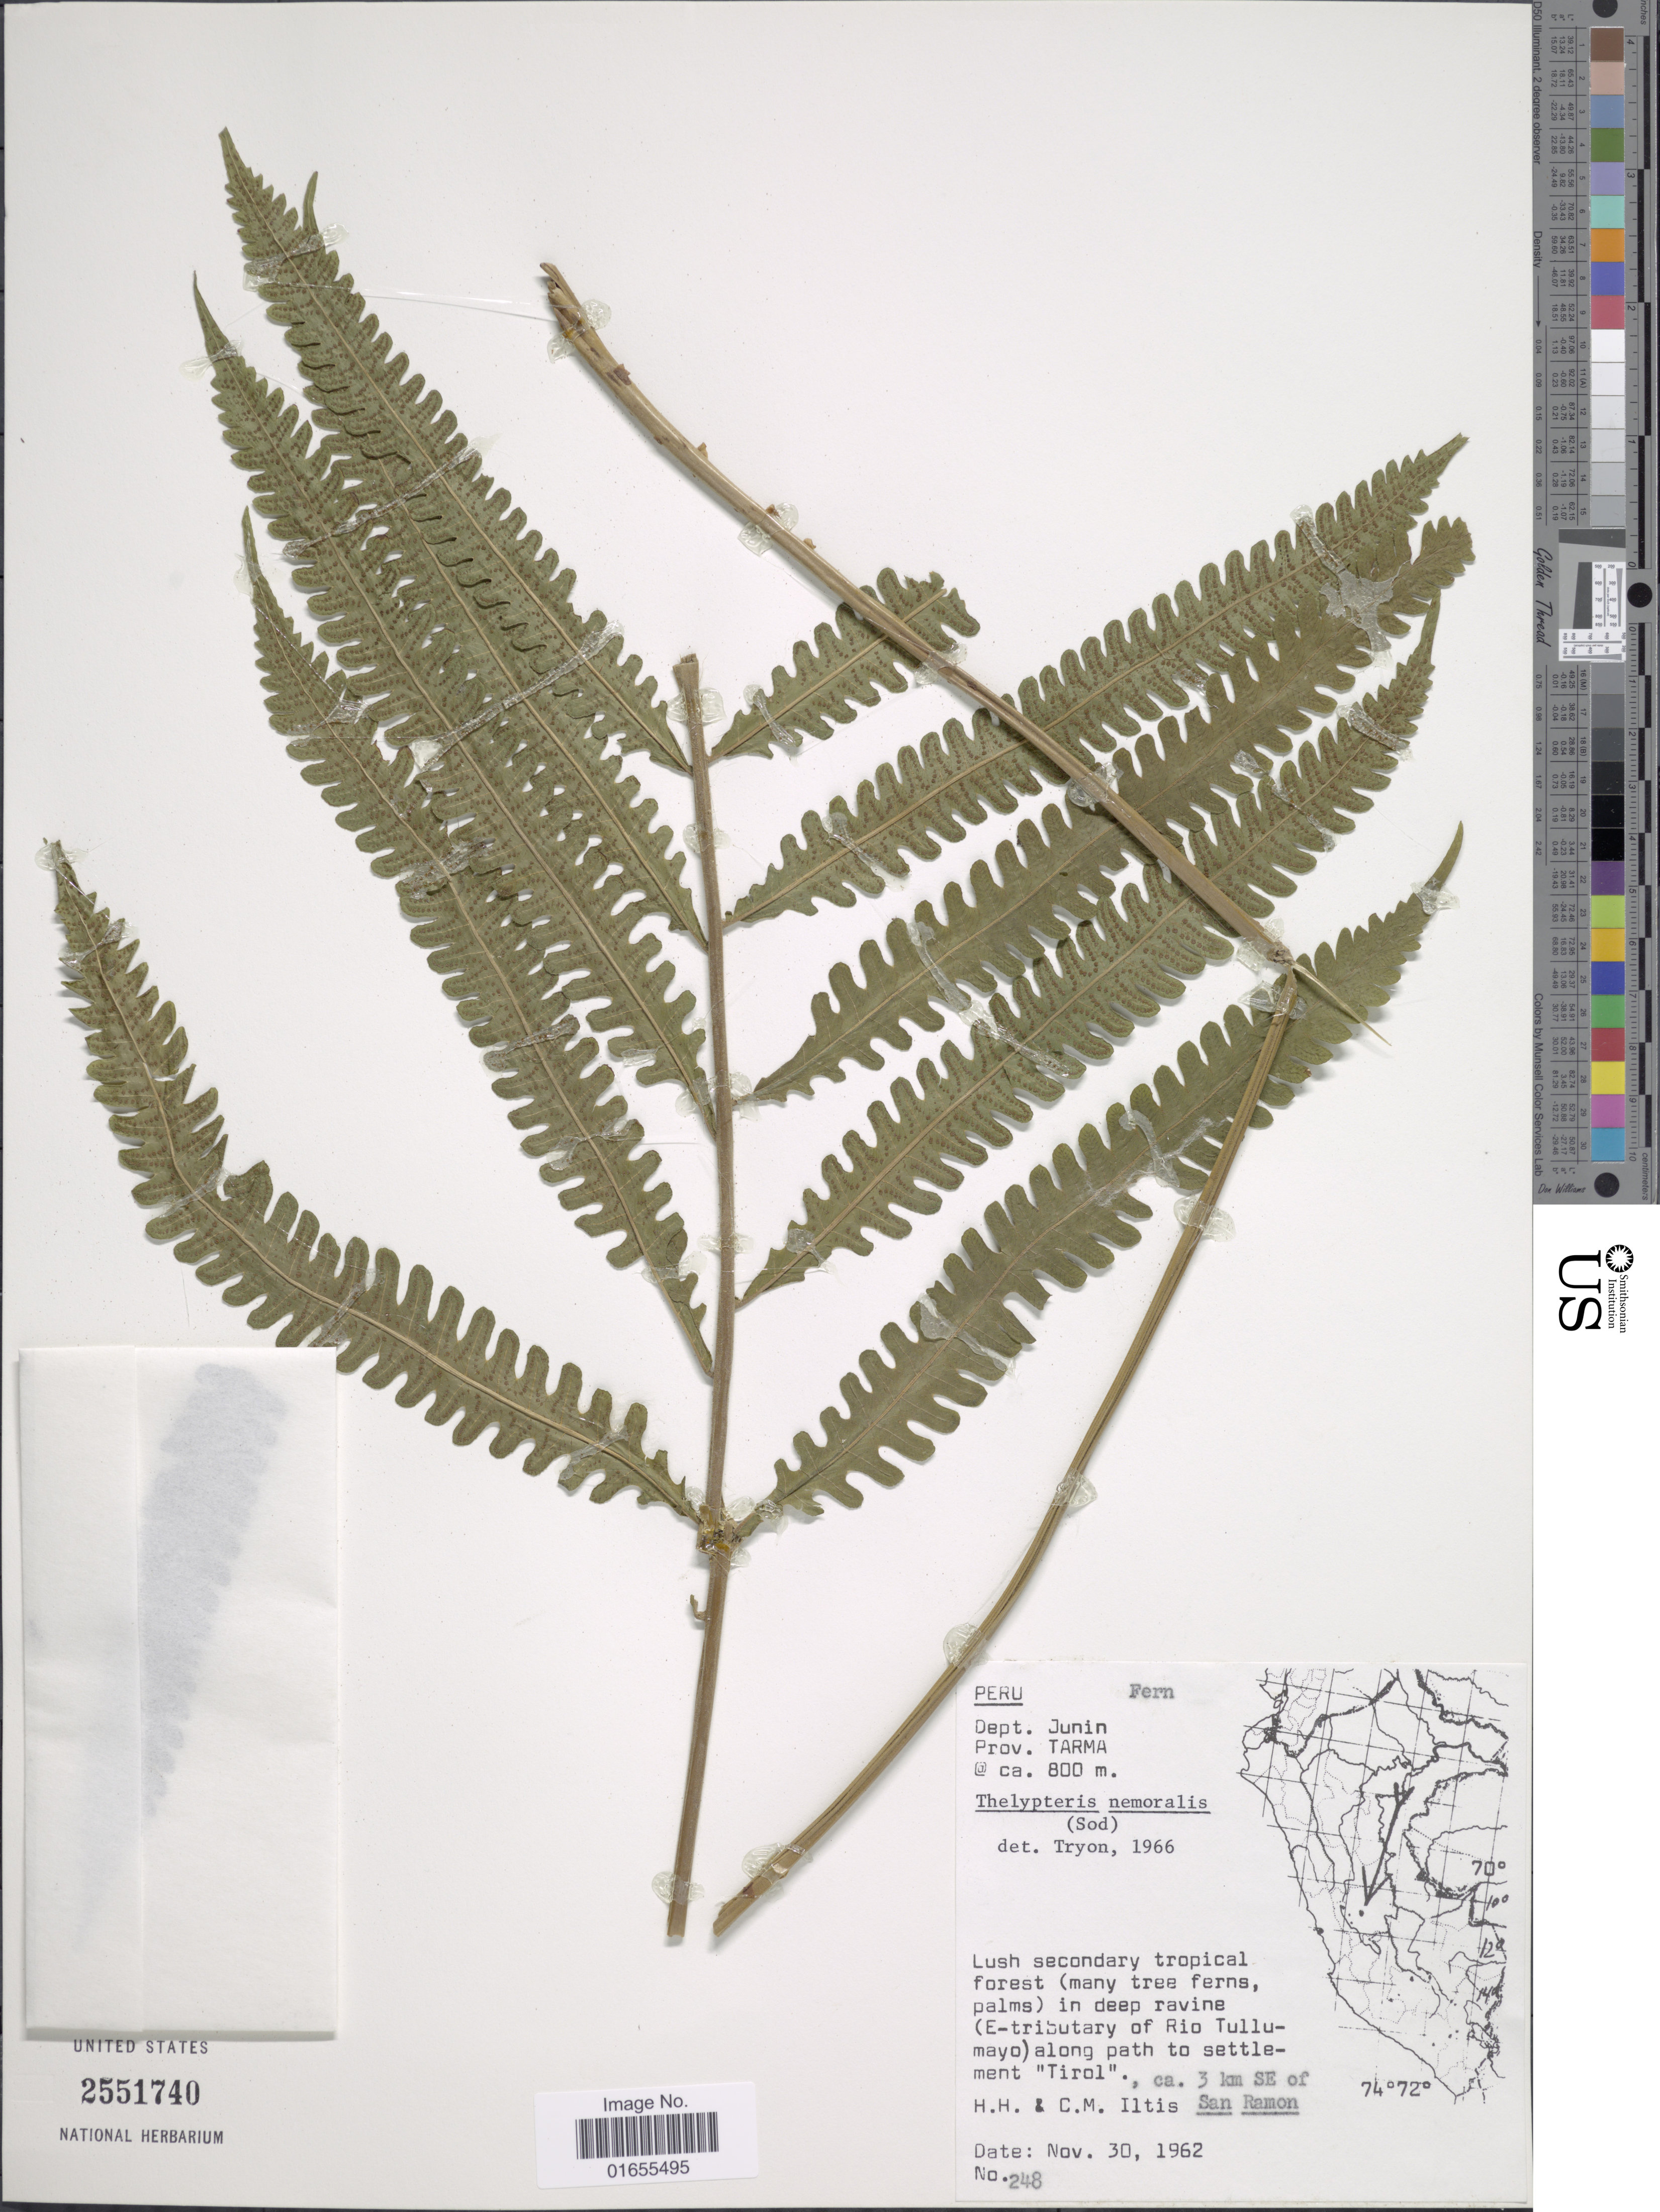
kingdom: Plantae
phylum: Tracheophyta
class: Polypodiopsida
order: Polypodiales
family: Thelypteridaceae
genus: Goniopteris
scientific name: Goniopteris nemoralis (Sodiro) comb. nov., ined 2015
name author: (Sodiro)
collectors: H. H. Iltis & C. M Iltis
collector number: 248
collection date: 1962-11-30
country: Peru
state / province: Junín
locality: Prov. Tarma, Lush secondary tropical forest (many tres frens, palms) in deep ravine (E - tributary of Rio Tullumayo) along path to settlement "Tirol", ca. 3 km. SE of San Ramon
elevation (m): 800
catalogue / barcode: US 2551740